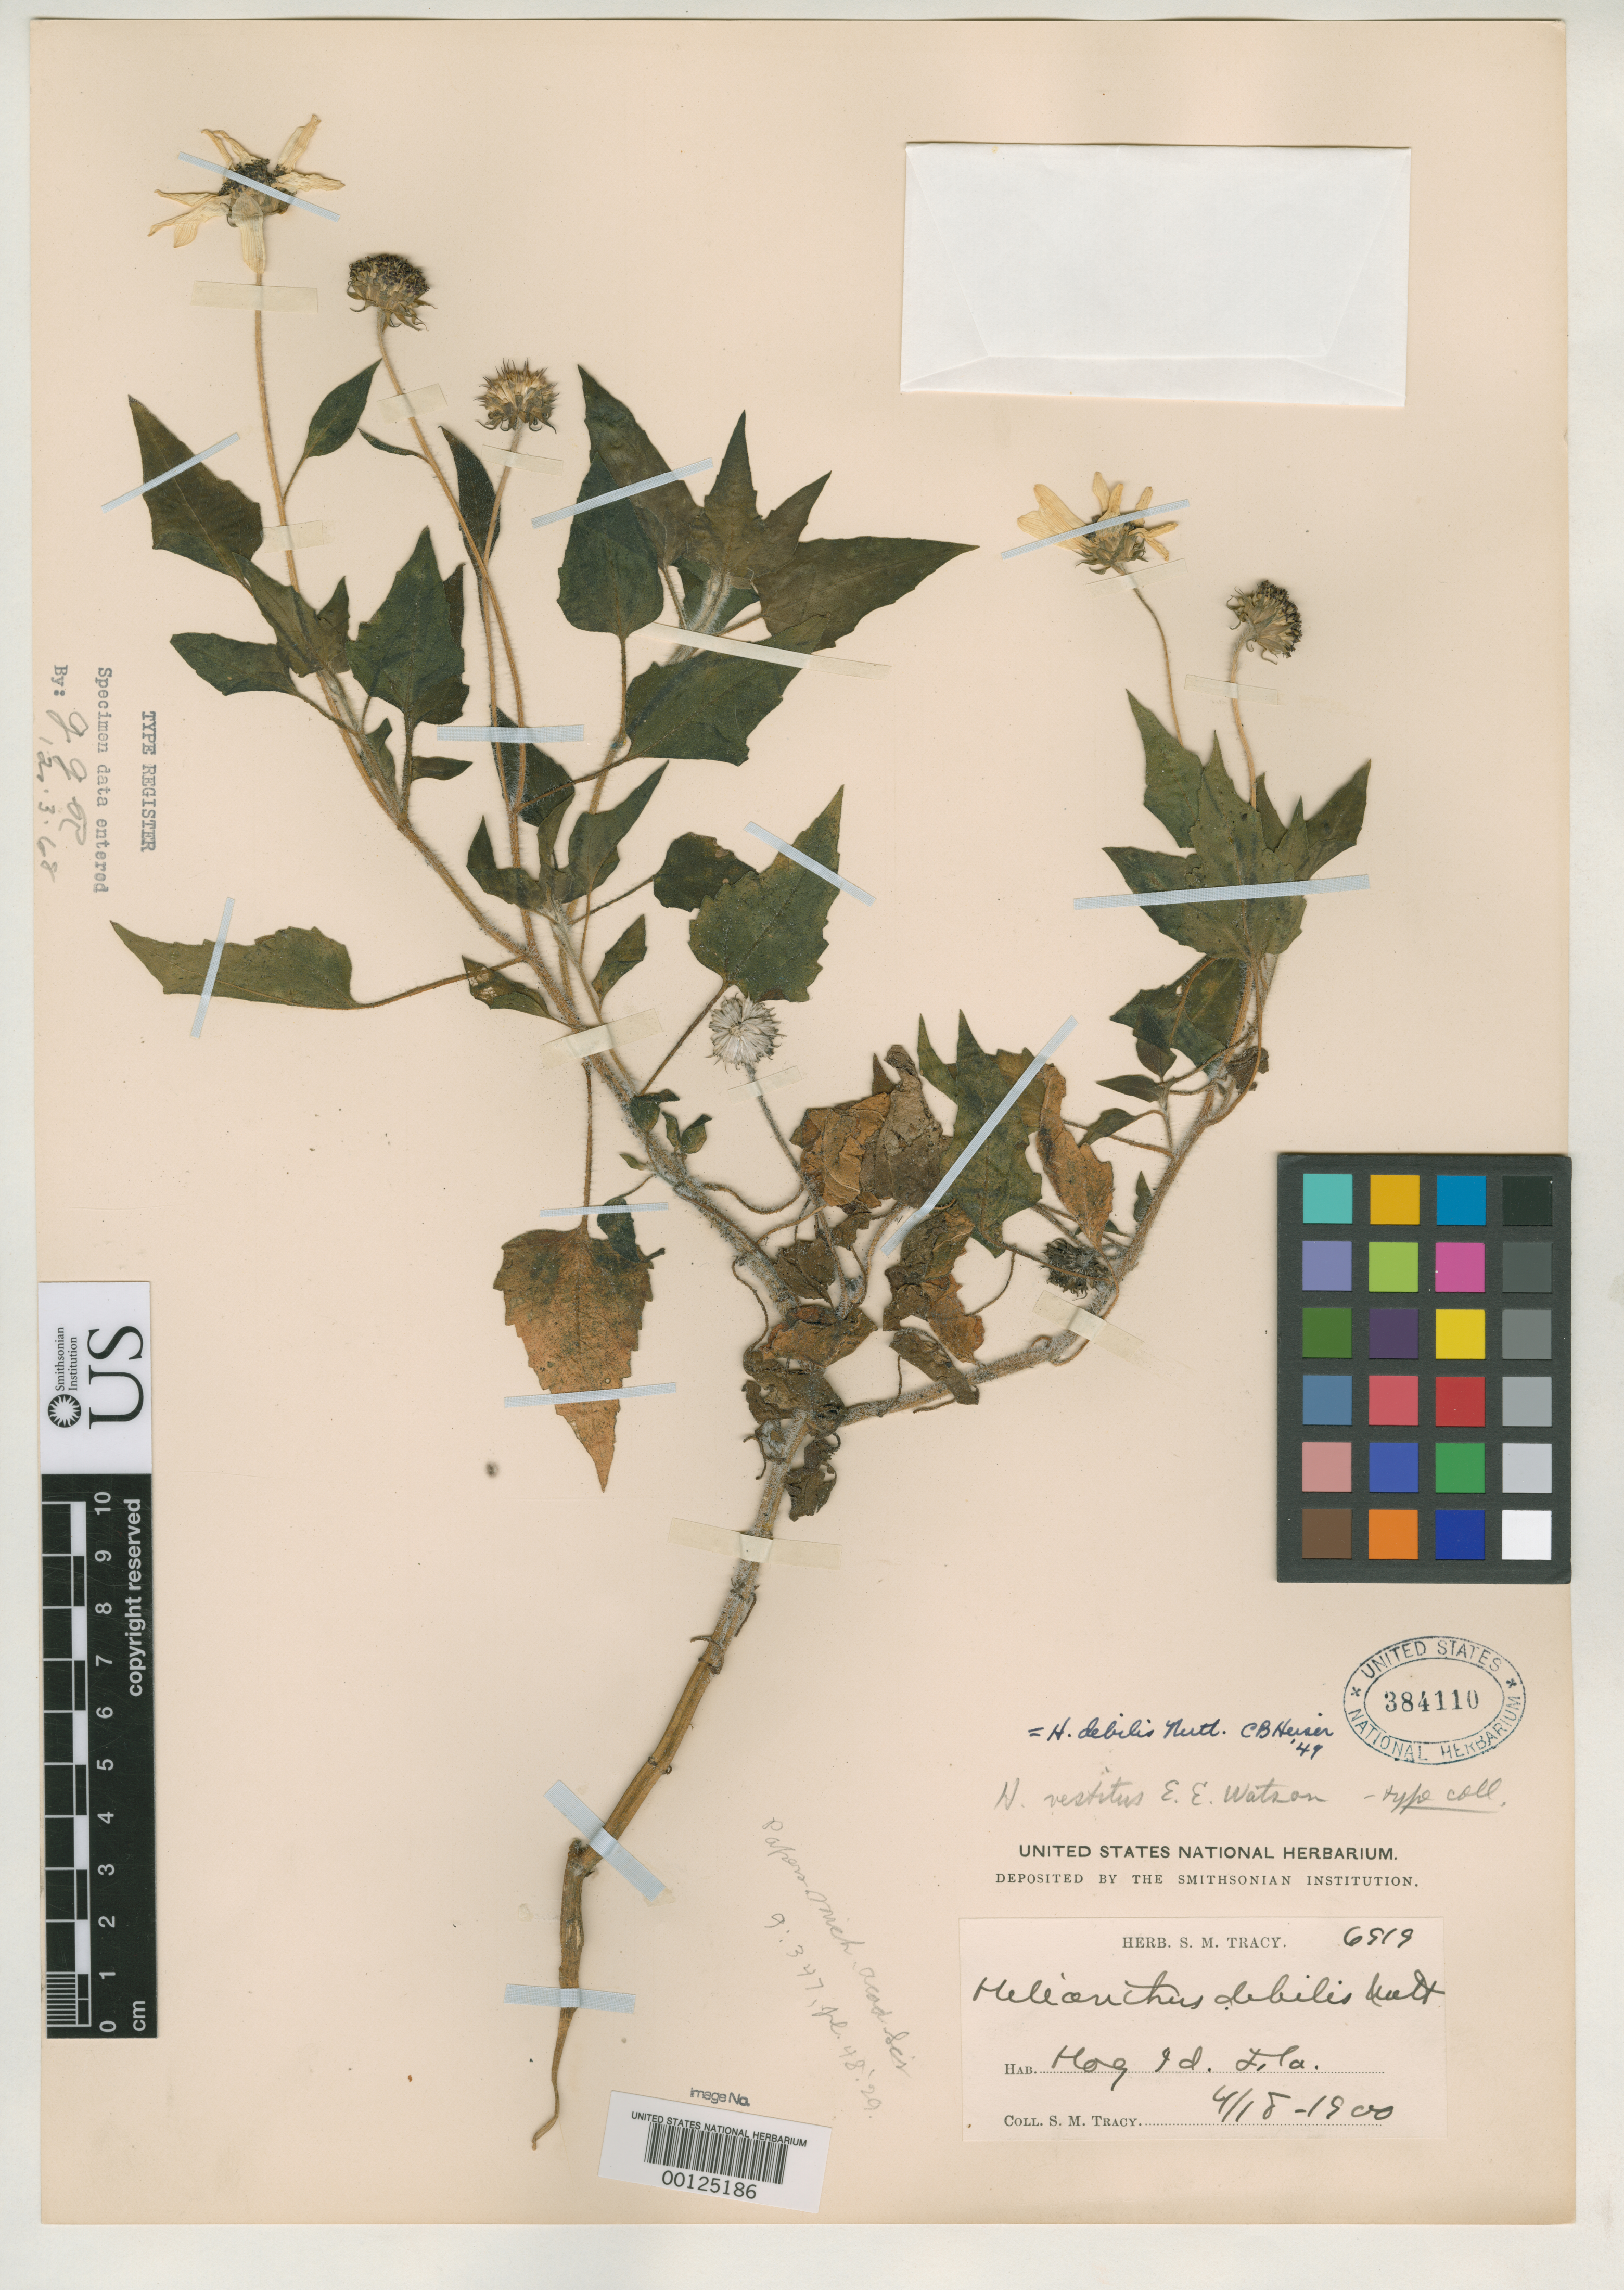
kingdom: Plantae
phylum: Tracheophyta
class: Magnoliopsida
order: Asterales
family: Asteraceae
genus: Helianthus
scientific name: Helianthus vestitus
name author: E. Watson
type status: Isotype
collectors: S. M. Tracy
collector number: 6919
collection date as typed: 18 Apr 1900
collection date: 1900-04-18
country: United States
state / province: Florida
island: Hog Island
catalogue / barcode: US 384110